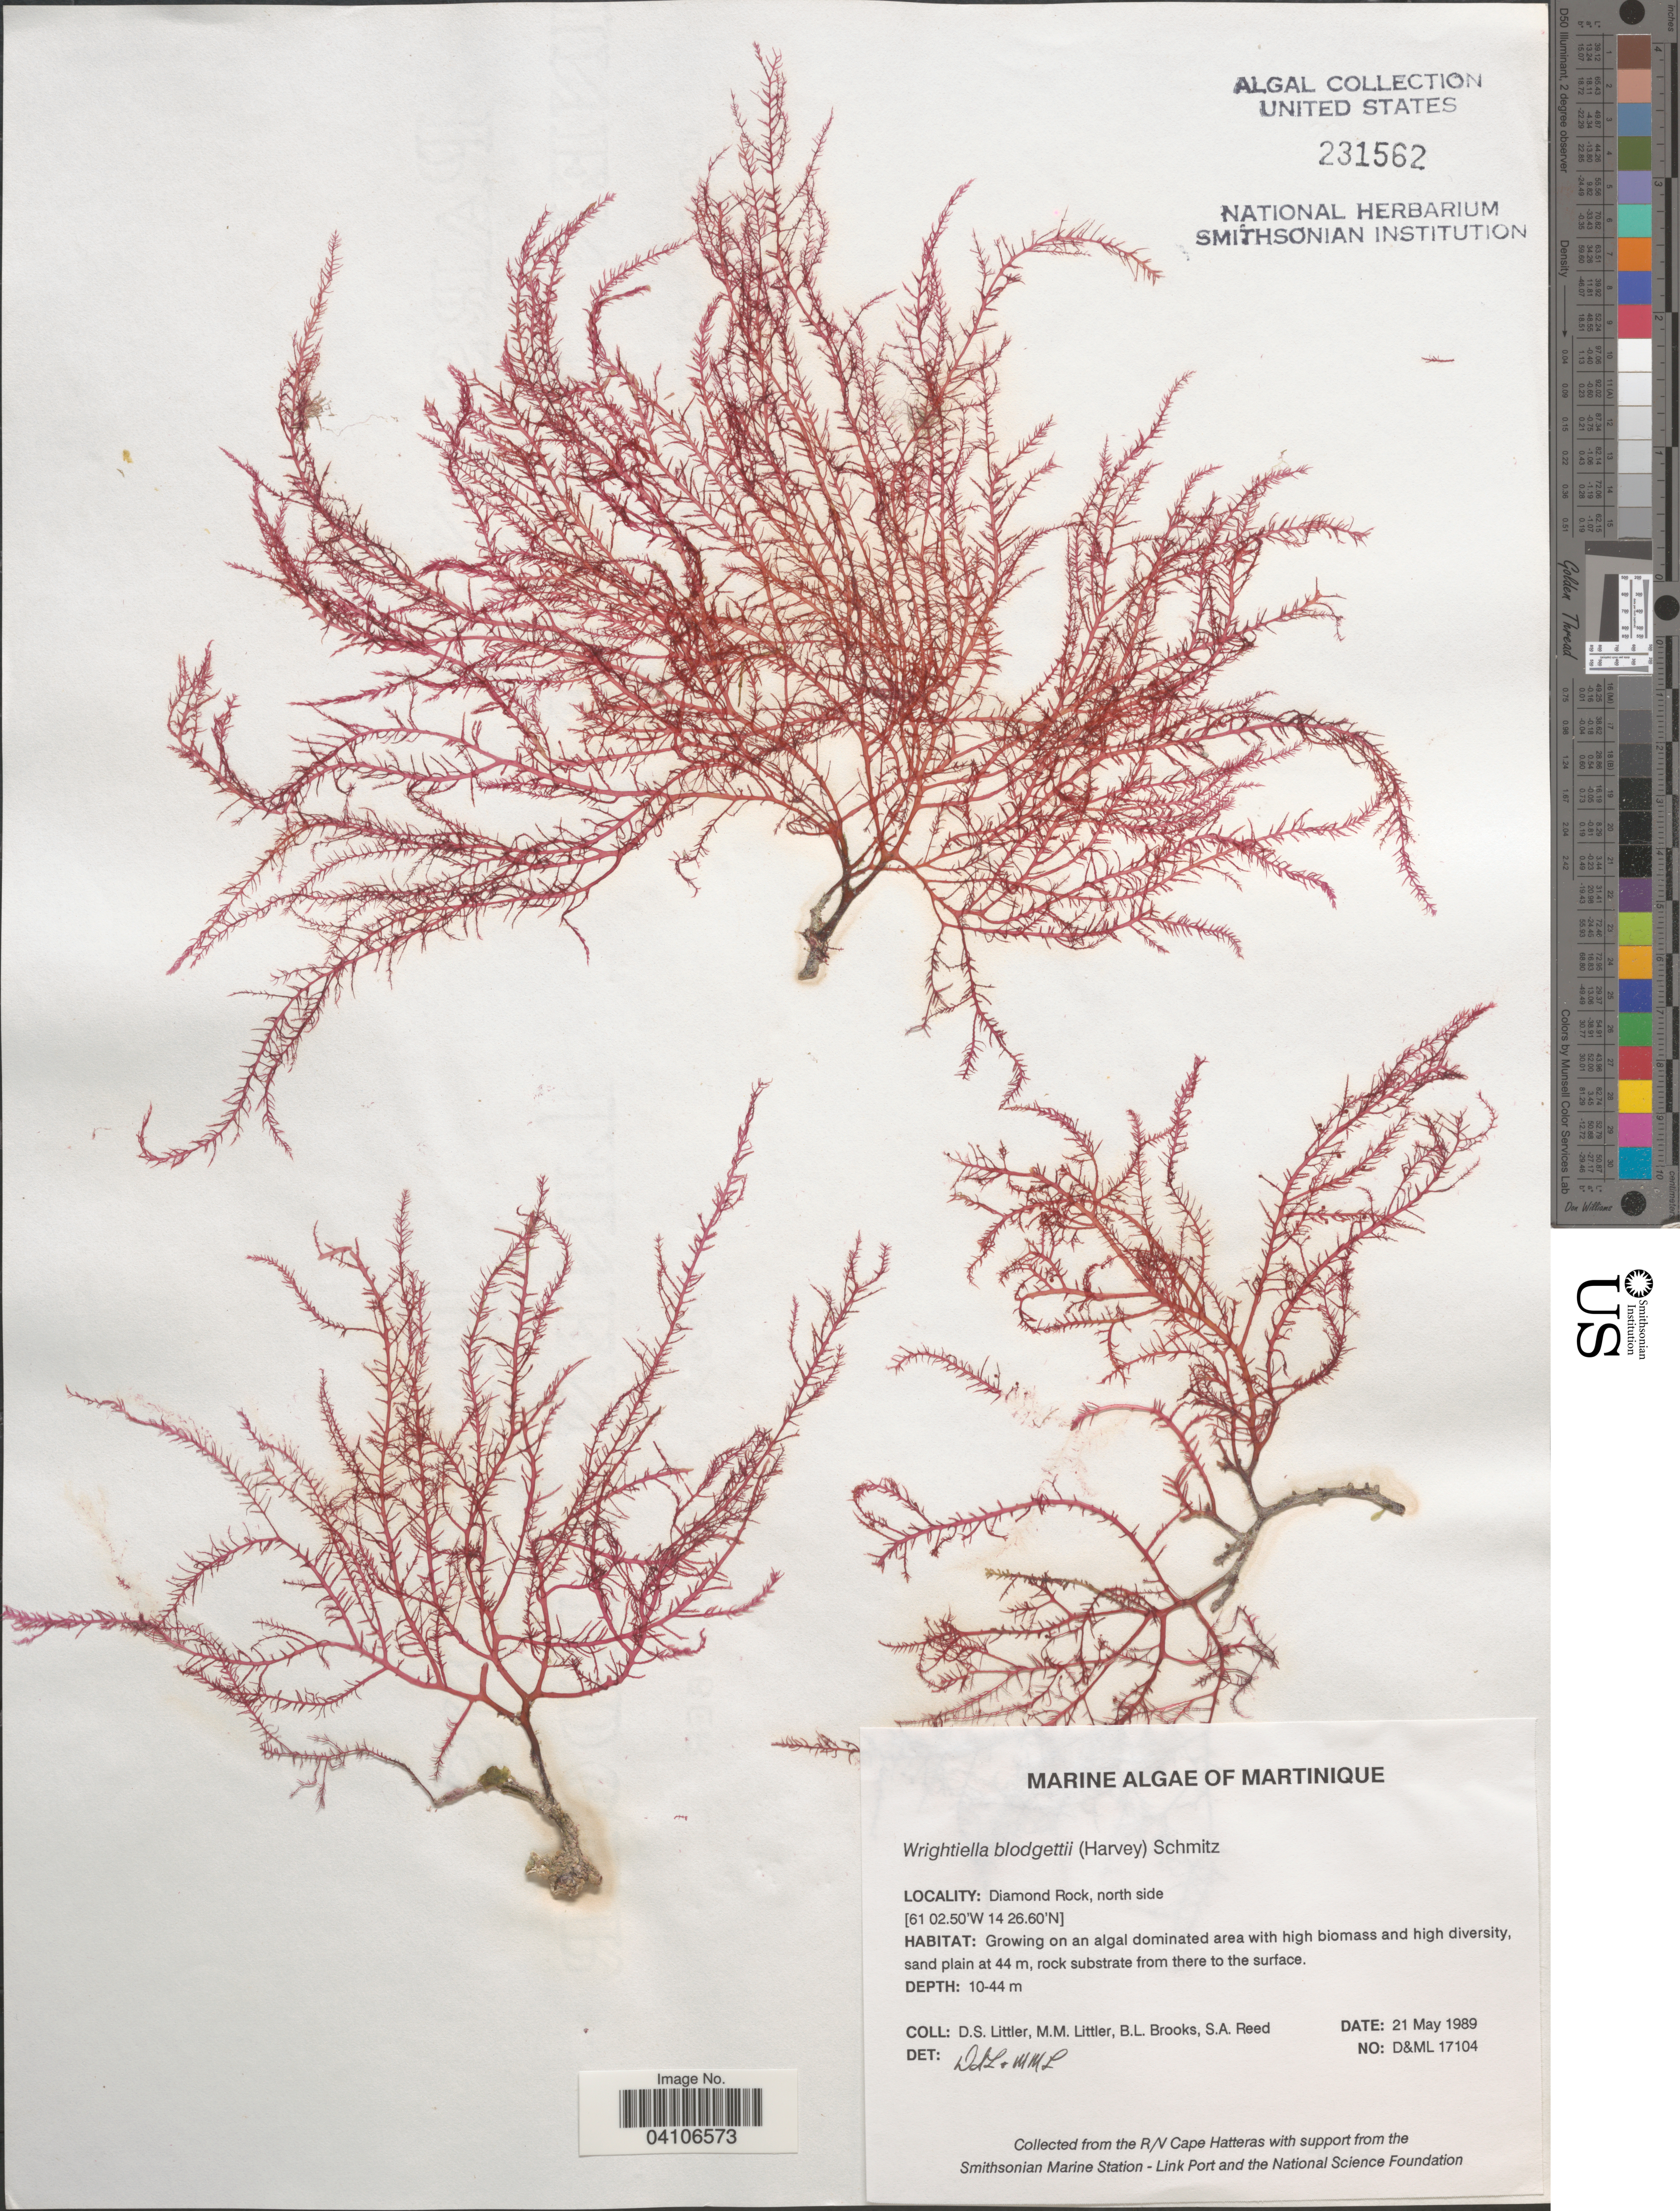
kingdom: Plantae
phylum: Rhodophyta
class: Florideophyceae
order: Ceramiales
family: Rhodomelaceae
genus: Wrightiella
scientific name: Wrightiella blodgettii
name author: (Harv.) F. Schmitz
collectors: D. S. Littler, B. Brooks & S. Reed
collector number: D&ML 17104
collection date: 1989-05-21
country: Martinique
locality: Diamond Rock, north side.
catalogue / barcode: US 231562